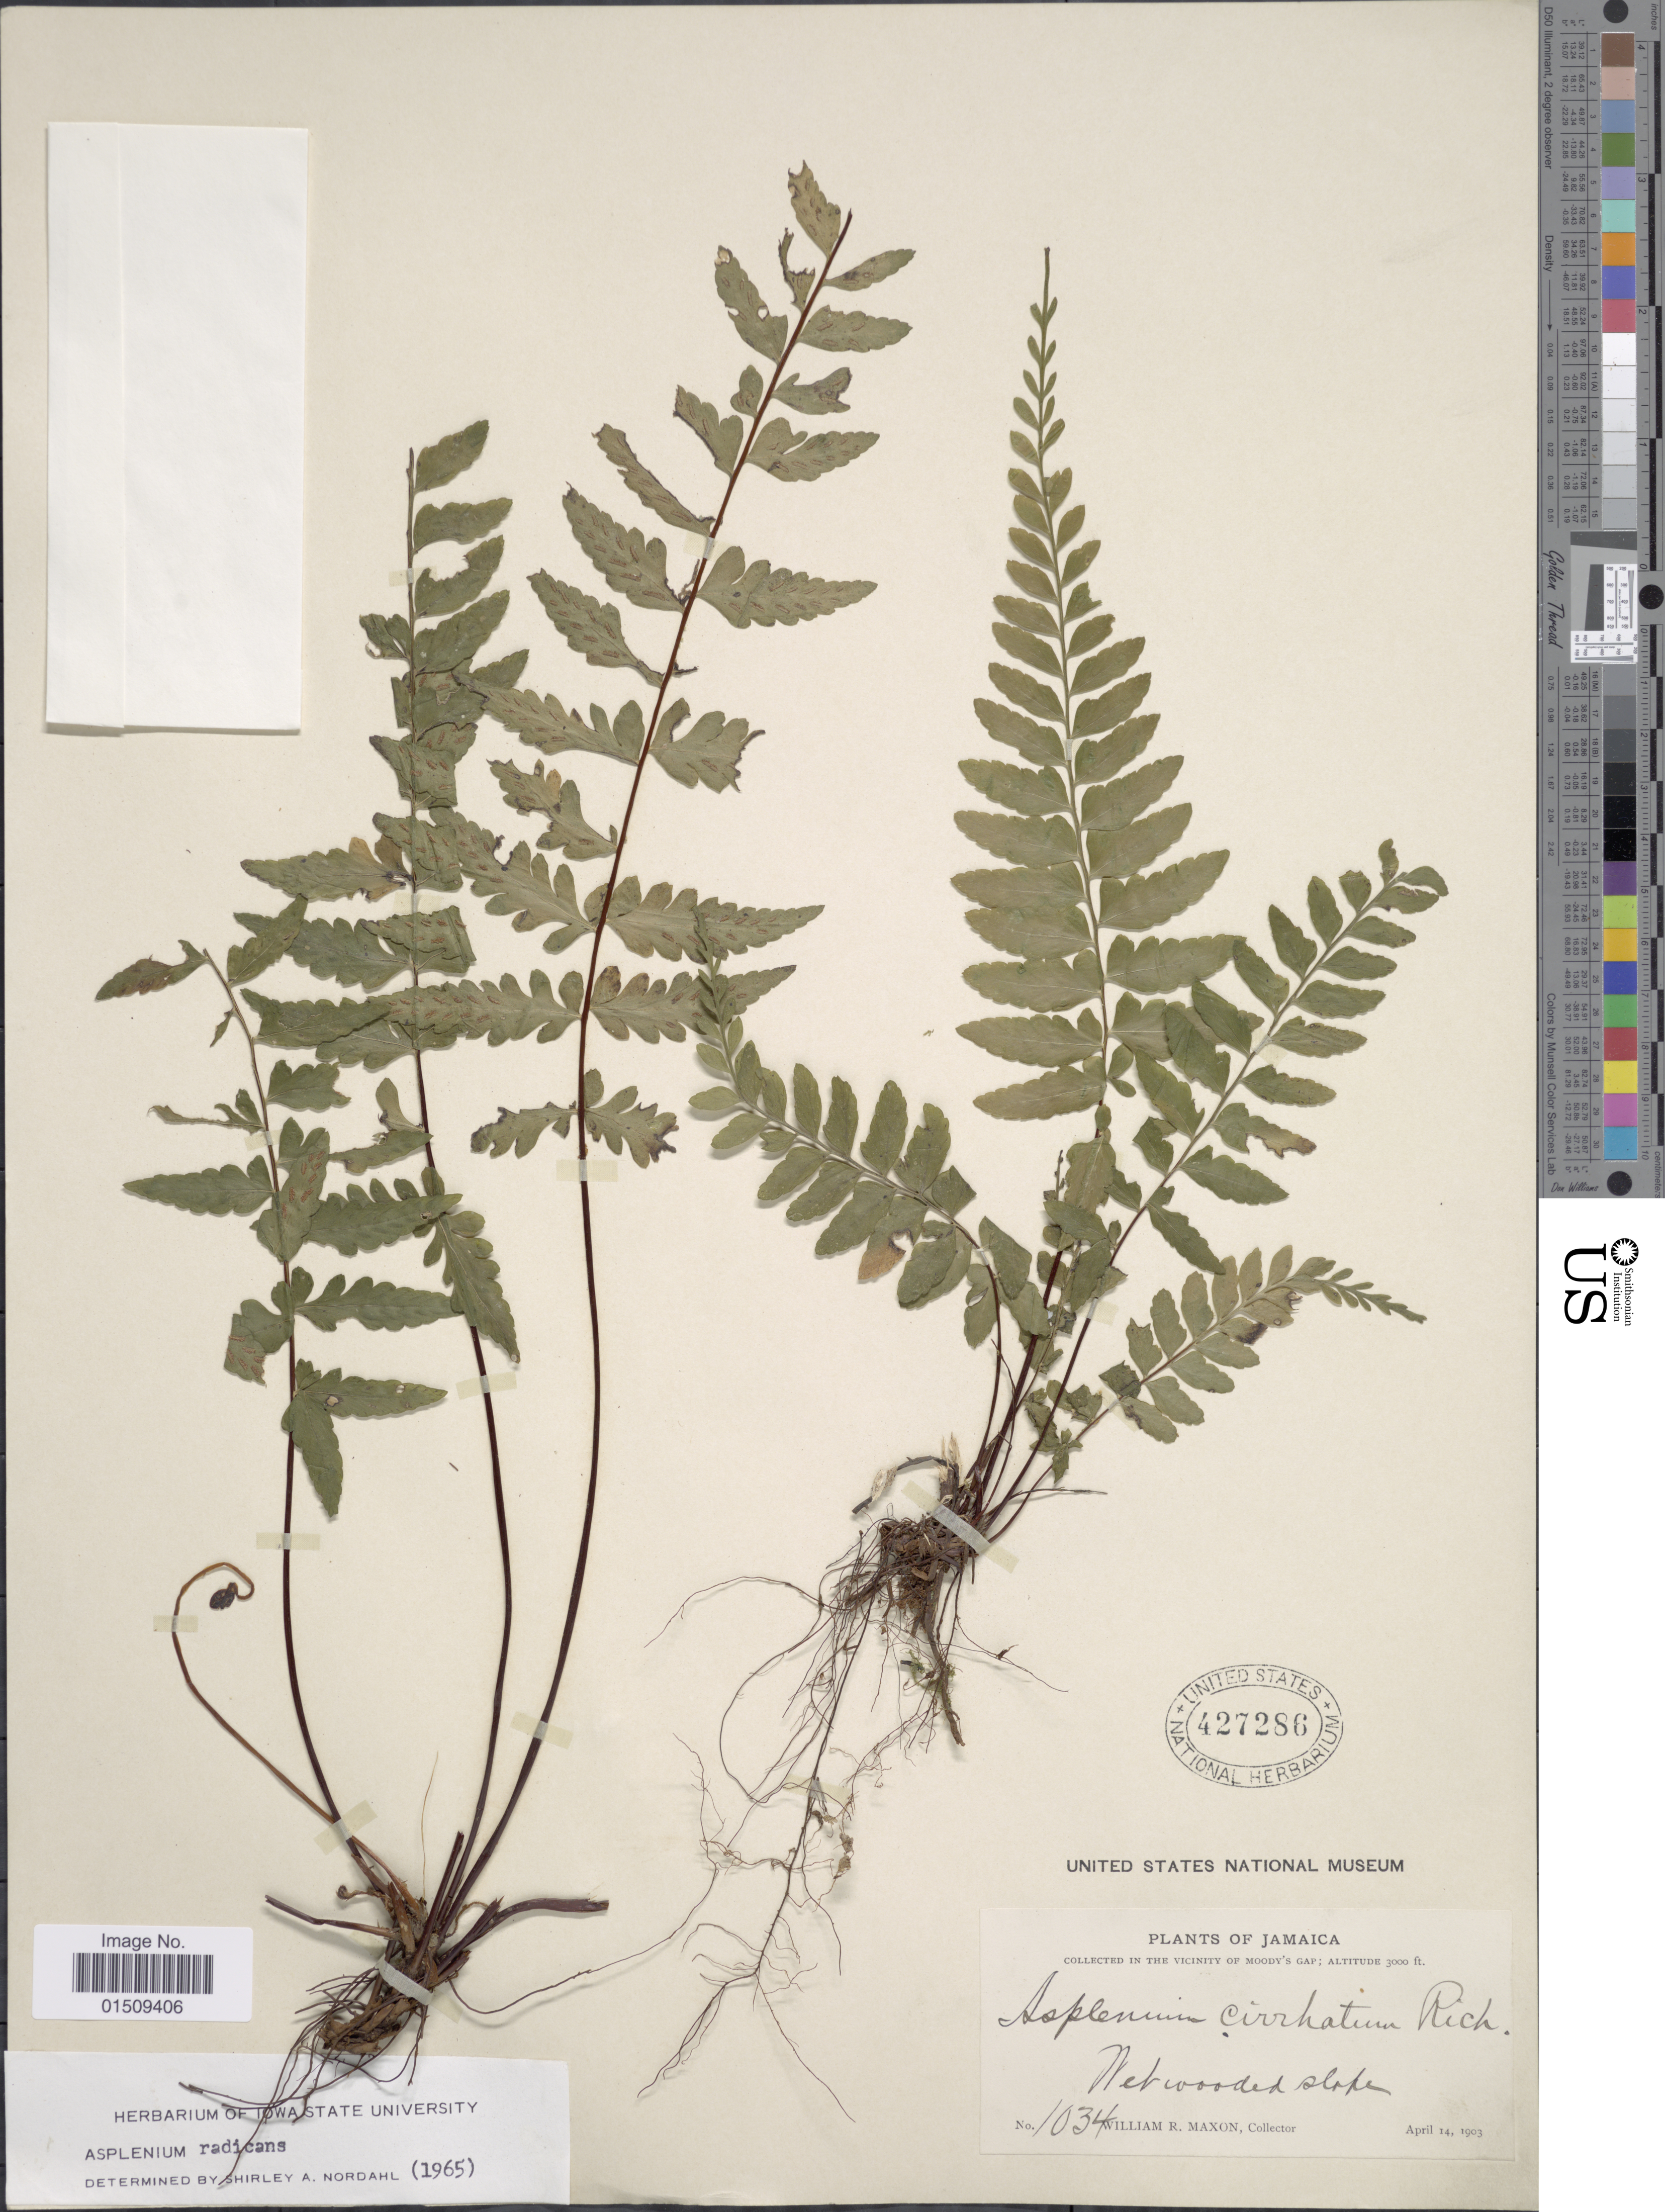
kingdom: Plantae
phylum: Tracheophyta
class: Polypodiopsida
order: Polypodiales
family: Aspleniaceae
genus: Asplenium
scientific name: Asplenium radicans var. radicans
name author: L.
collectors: W. R. Maxon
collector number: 1034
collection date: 1903-04-14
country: Jamaica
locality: Vicinity of Moody's Gap. Wet wooded slope.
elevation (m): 914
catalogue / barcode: US 427286